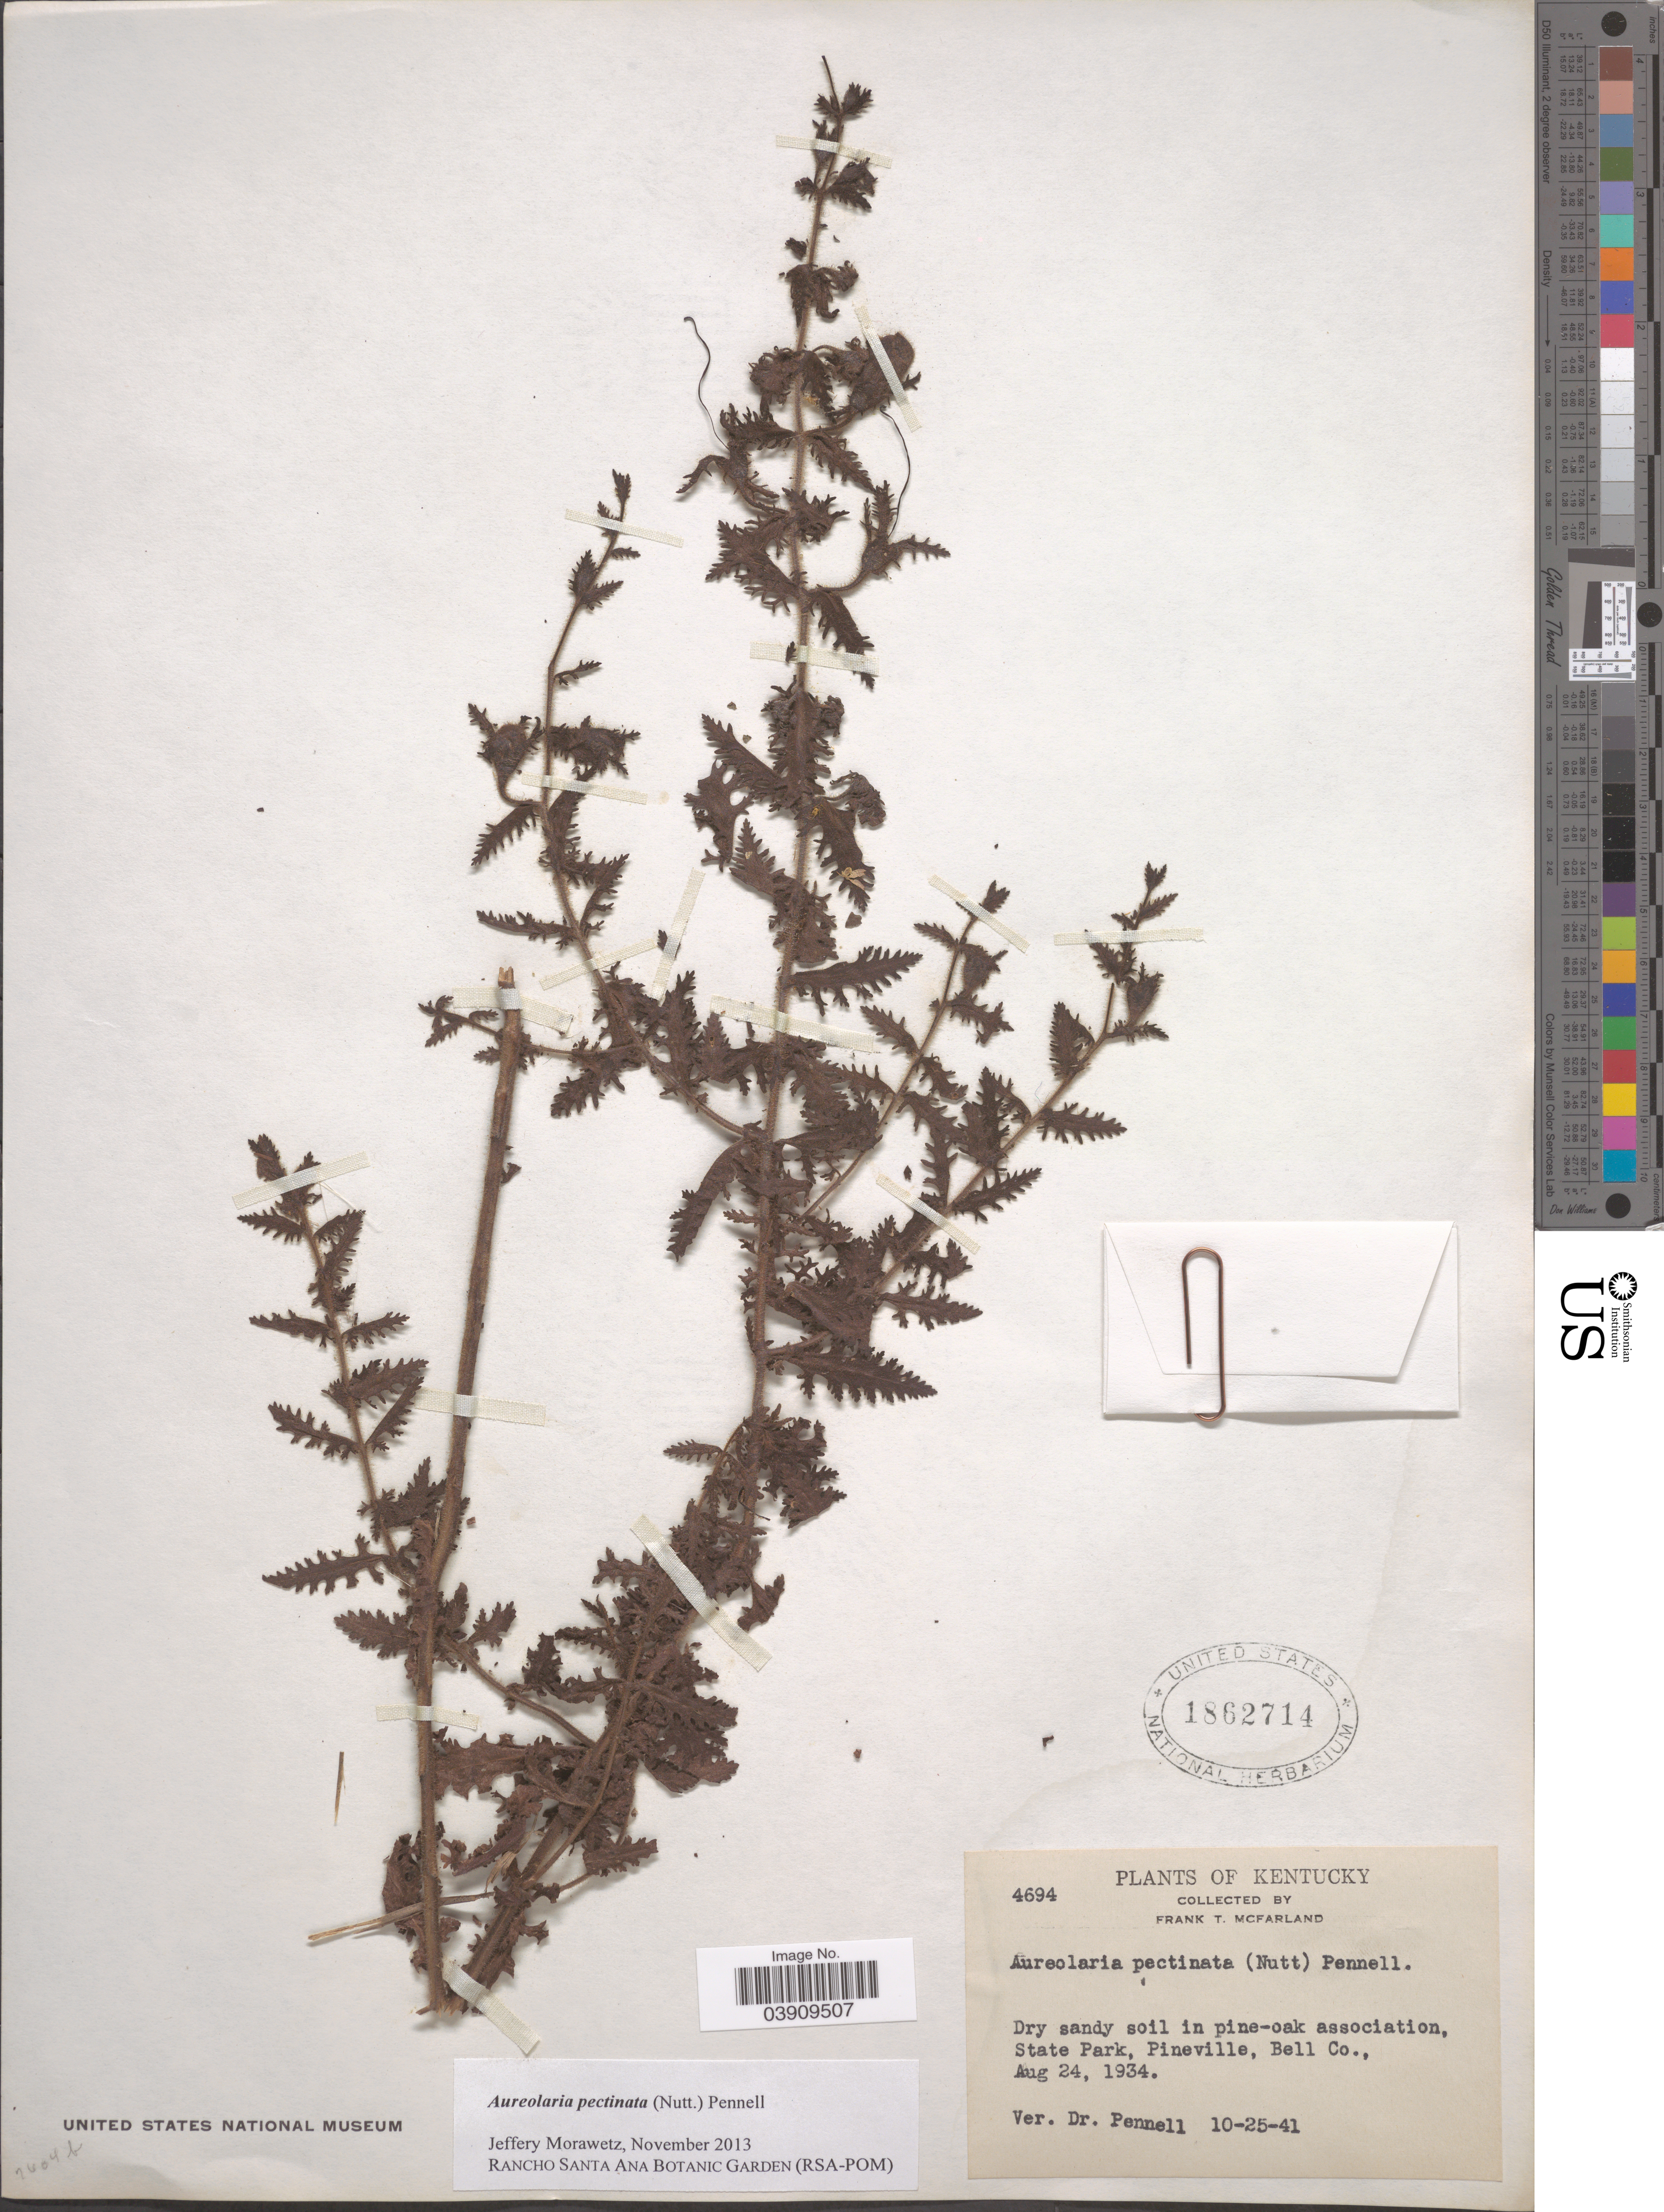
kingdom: Plantae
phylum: Tracheophyta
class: Magnoliopsida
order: Lamiales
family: Orobanchaceae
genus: Aureolaria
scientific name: Aureolaria pectinata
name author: (Nutt.) Pennell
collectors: F. McFarland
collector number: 4694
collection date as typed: Transcribed d/m/y: 25/10/41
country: United States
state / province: Kentucky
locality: State Park, Pineville, Bell Co.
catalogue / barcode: US 1862714